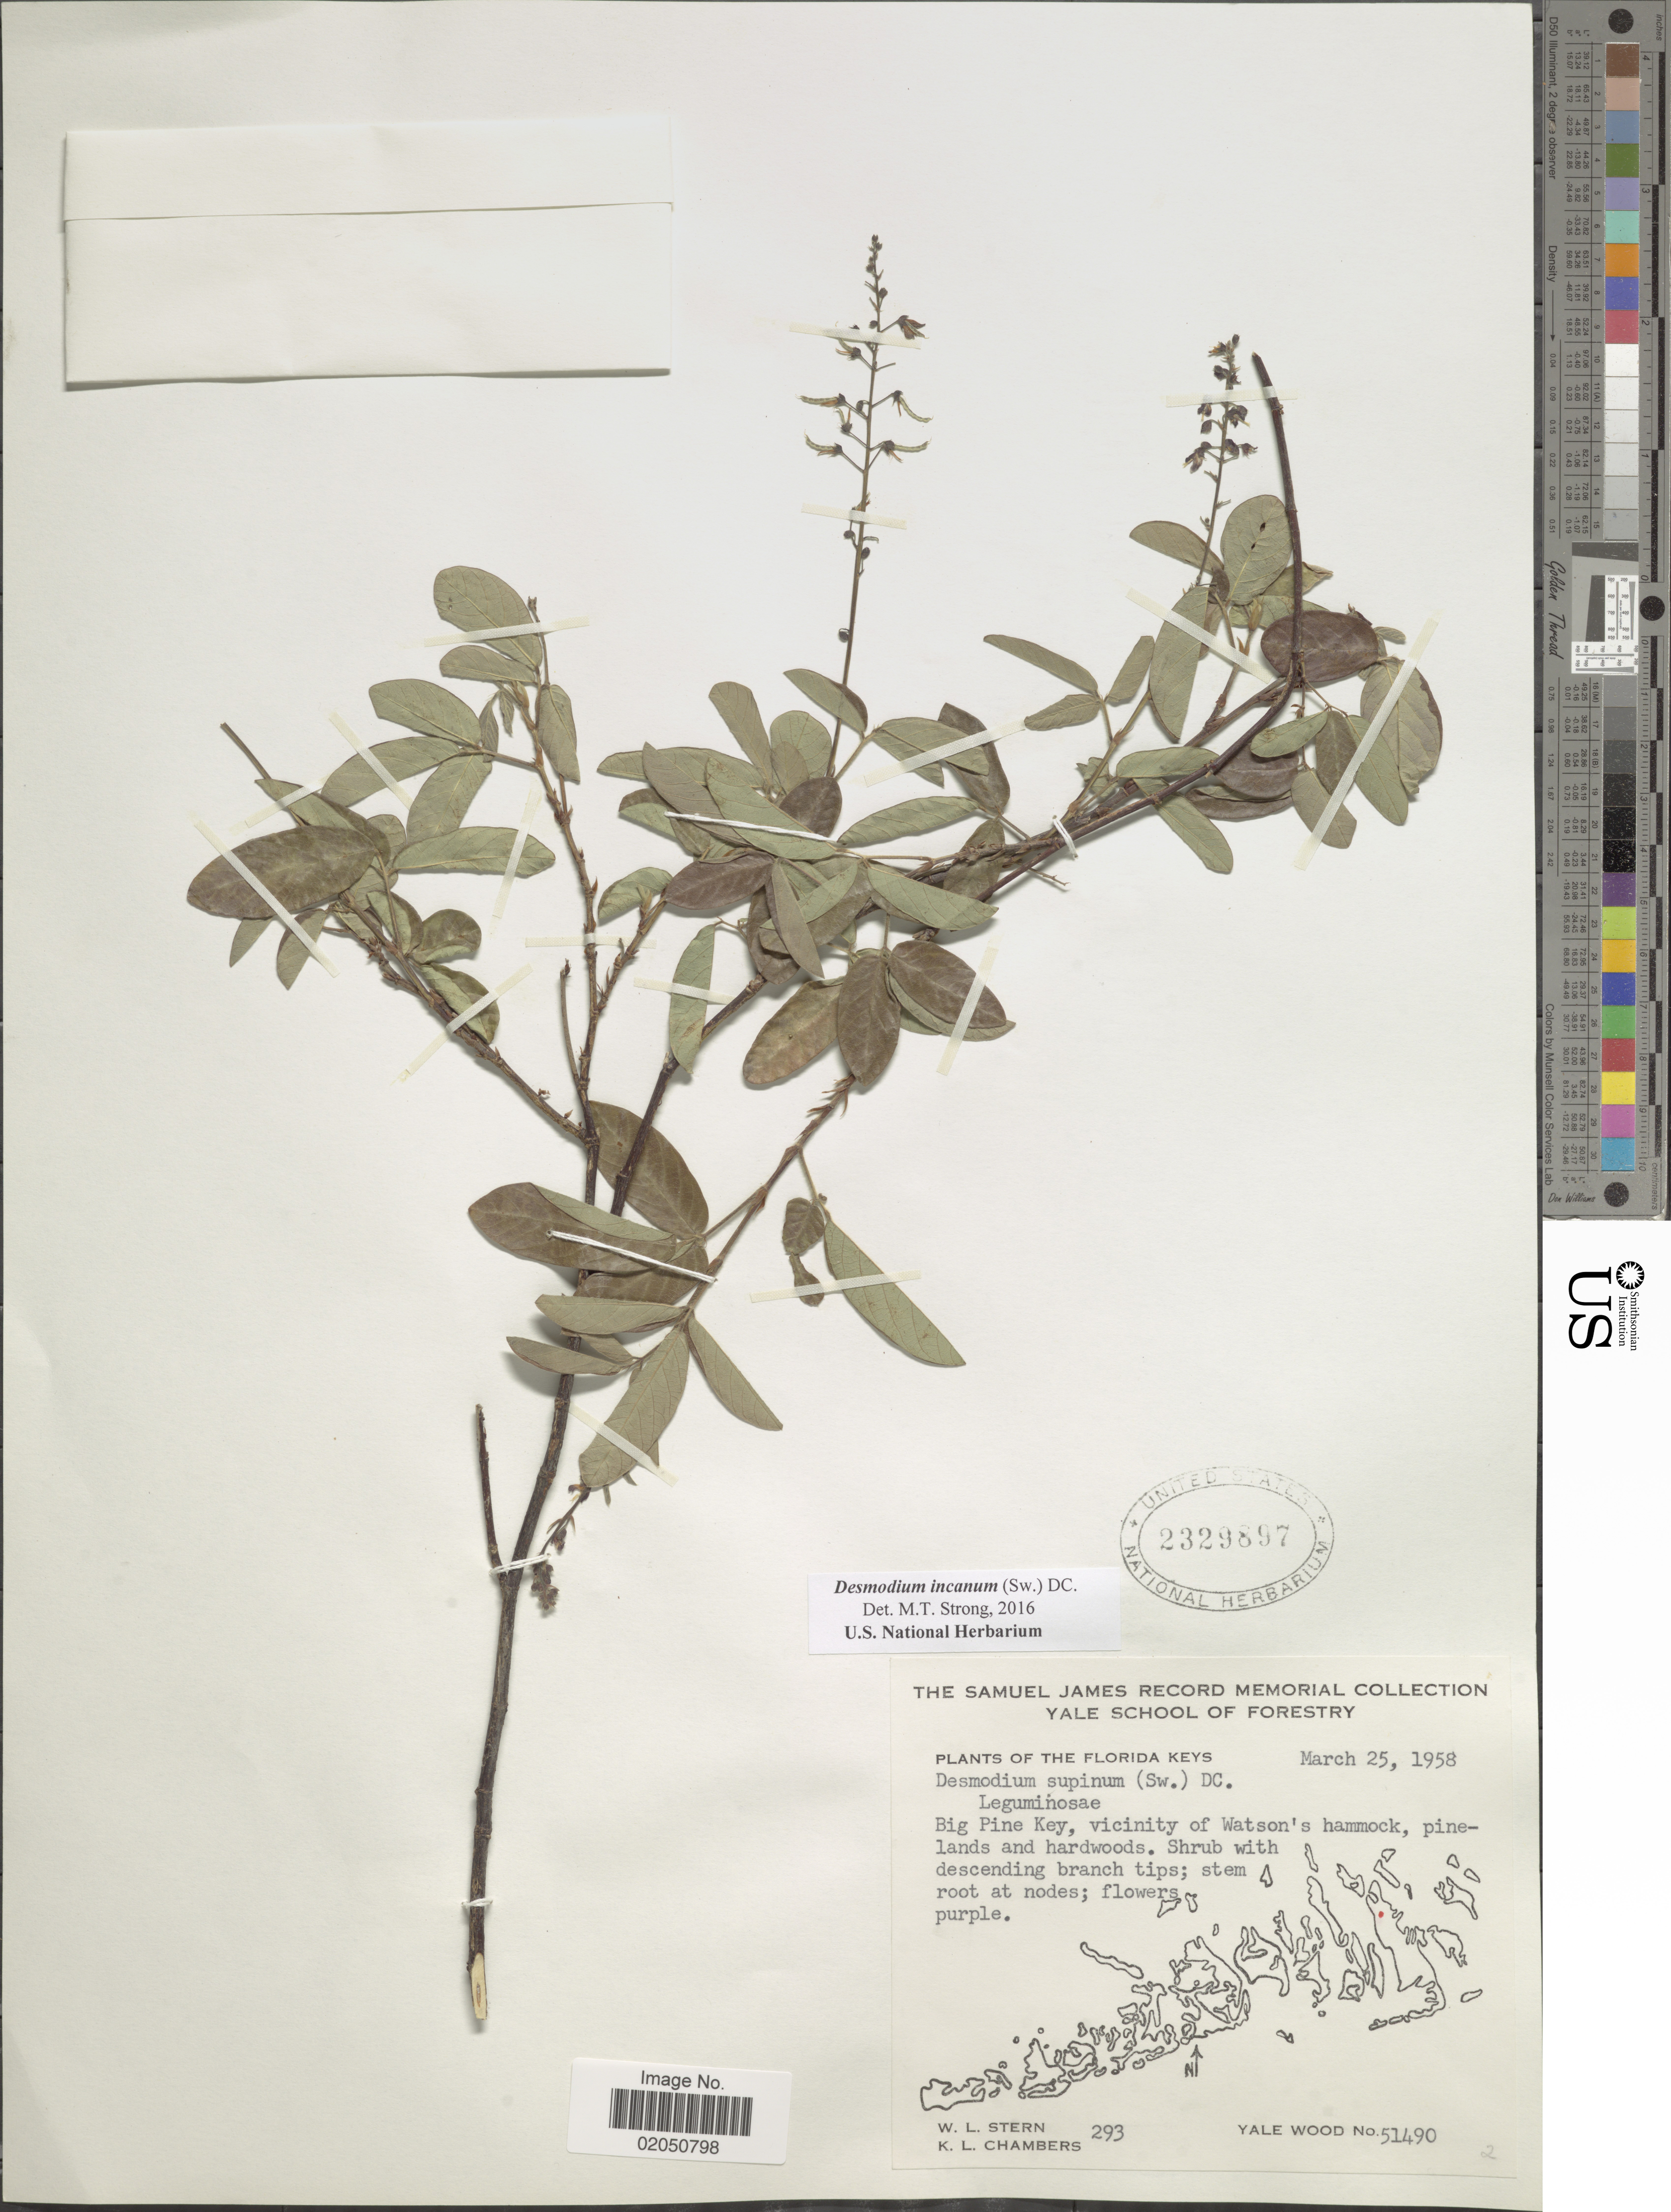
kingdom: Plantae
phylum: Tracheophyta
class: Magnoliopsida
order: Fabales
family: Fabaceae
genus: Desmodium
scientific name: Desmodium incanum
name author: (Sw.) DC.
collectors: W. L. Stern & K. Chambers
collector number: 293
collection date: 1958-03-25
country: United States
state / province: Florida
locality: The Samuel James Record Memorial Collection Yale School of Forestry, The Florid Keys, Big Pine Key, vicinity of Watson's hammock, pineland and hardwoods, Yale Wood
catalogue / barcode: US 2329897